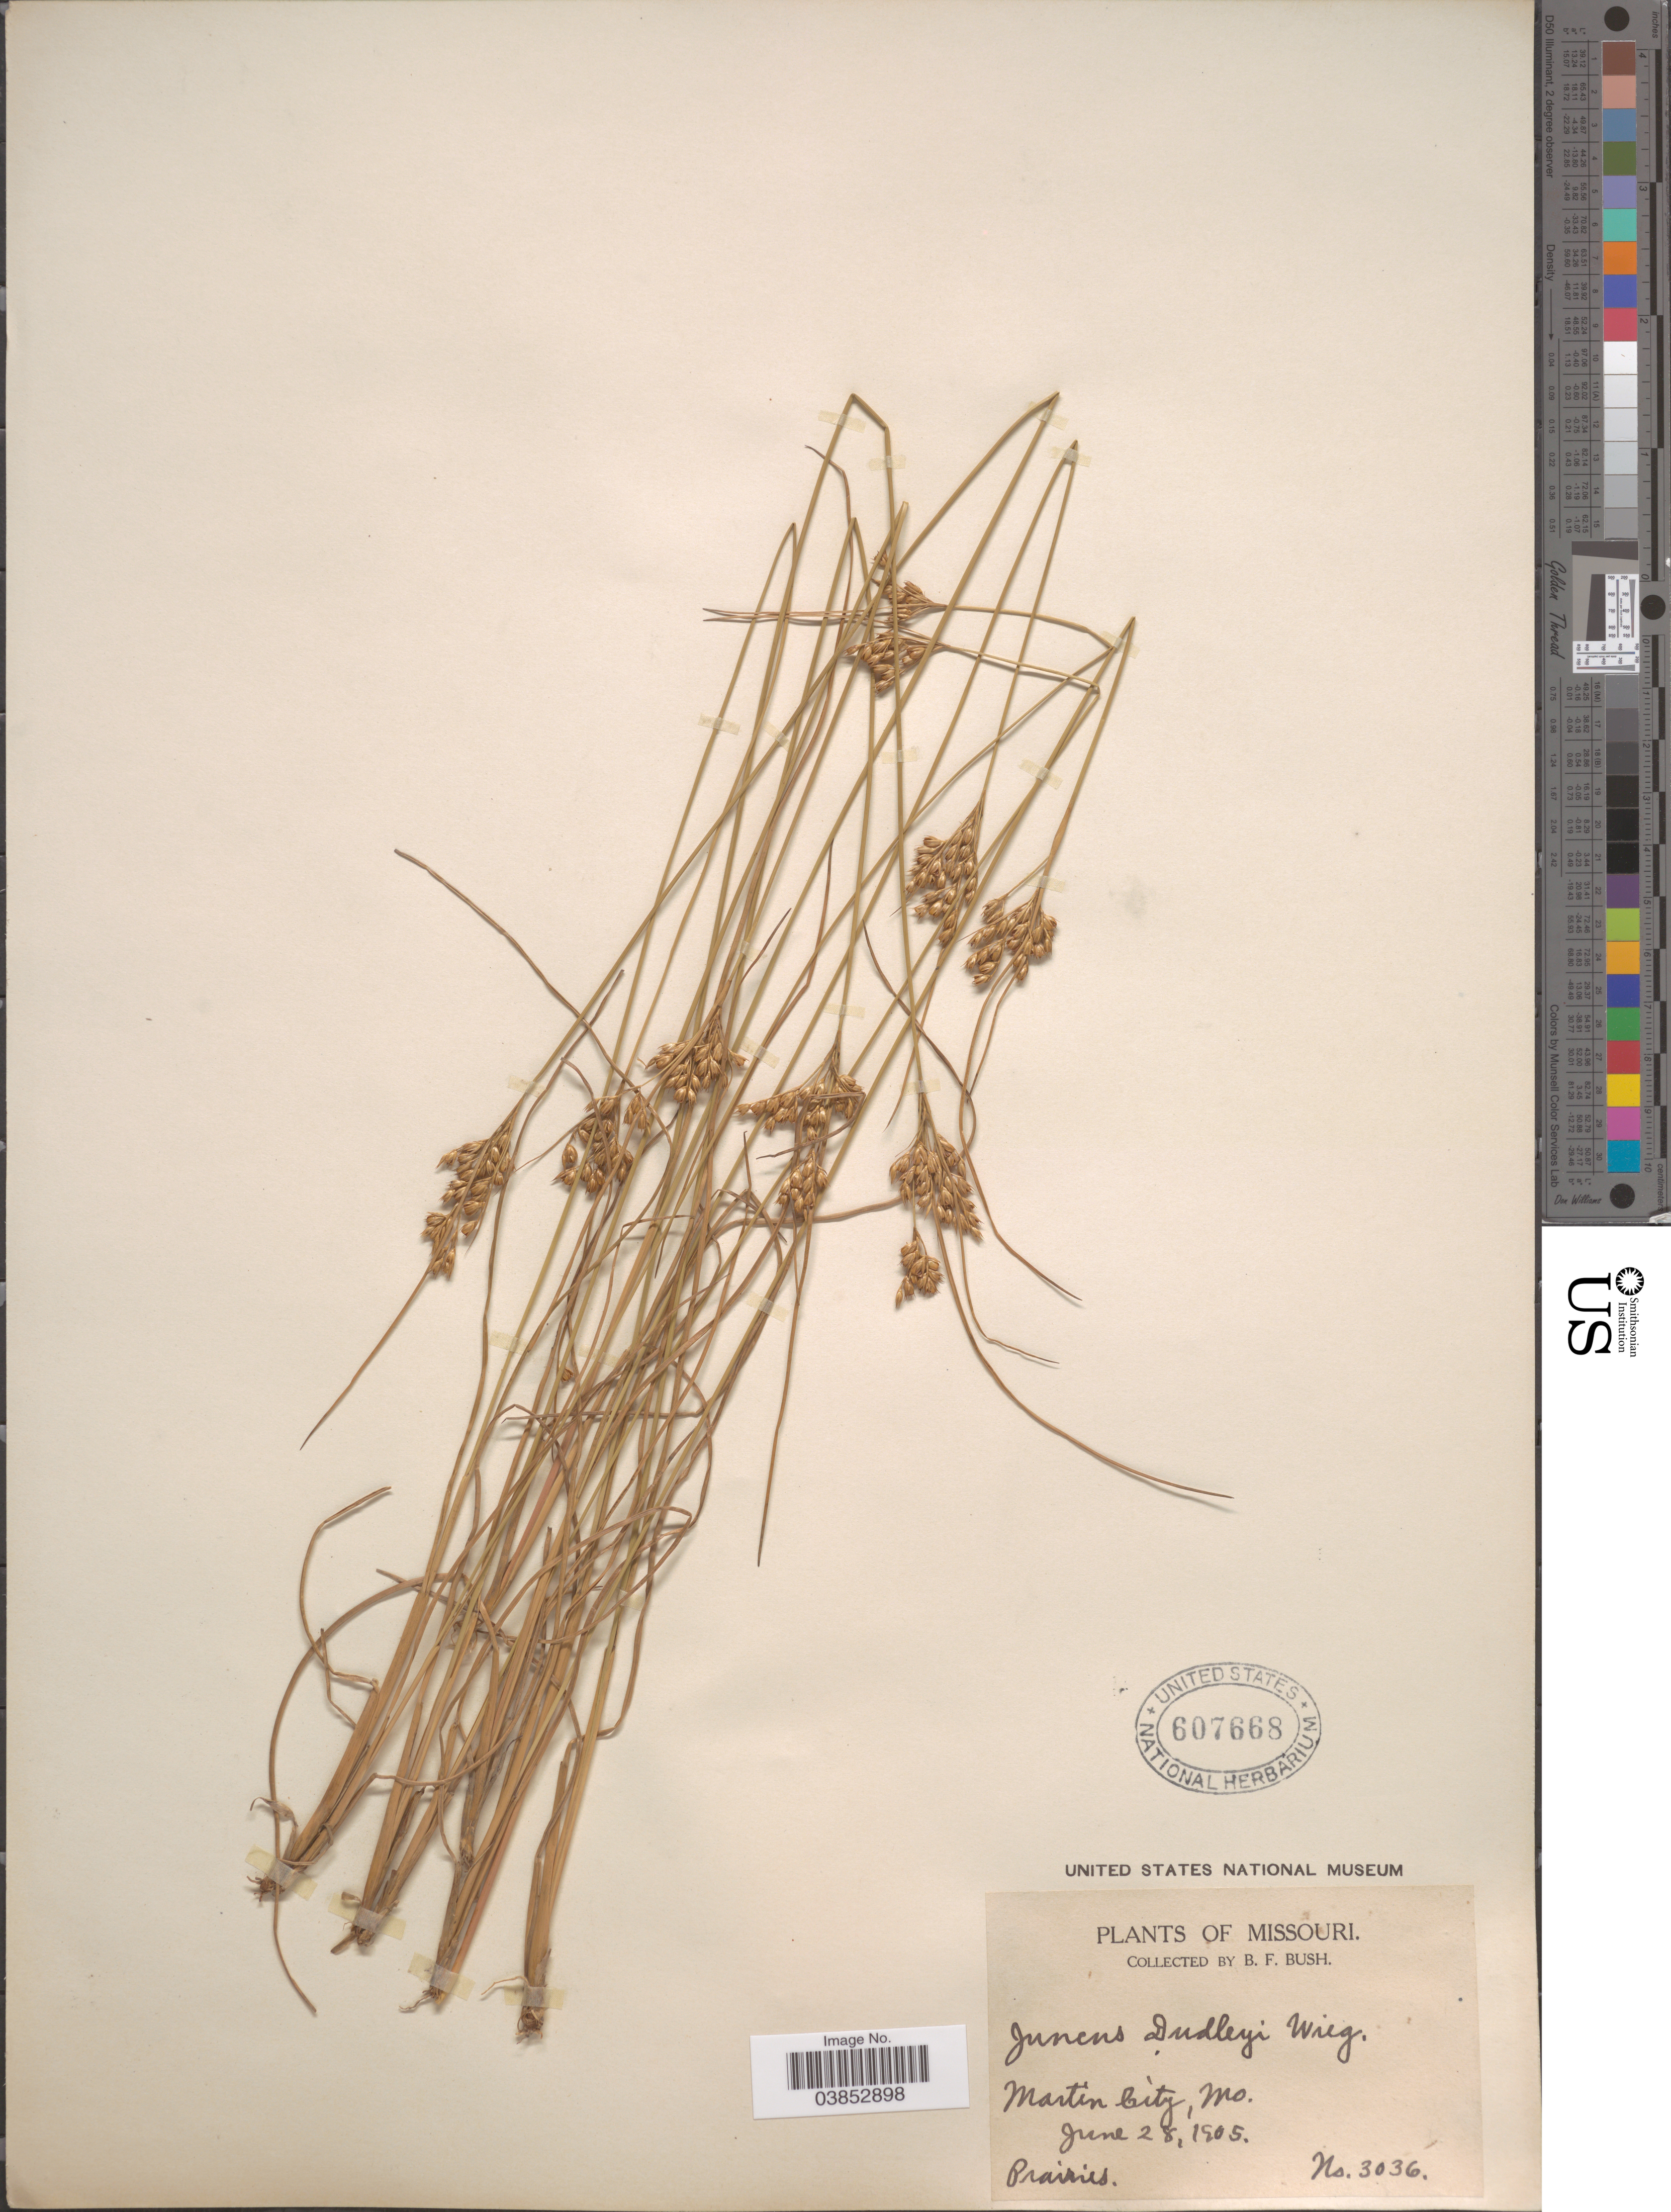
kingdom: Plantae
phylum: Tracheophyta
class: Liliopsida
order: Poales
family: Juncaceae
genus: Juncus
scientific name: Juncus dudleyi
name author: Wiegand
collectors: B. F. Bush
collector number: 3036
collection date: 1905-06-28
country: United States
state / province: Missouri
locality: Martin City.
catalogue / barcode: US 607668